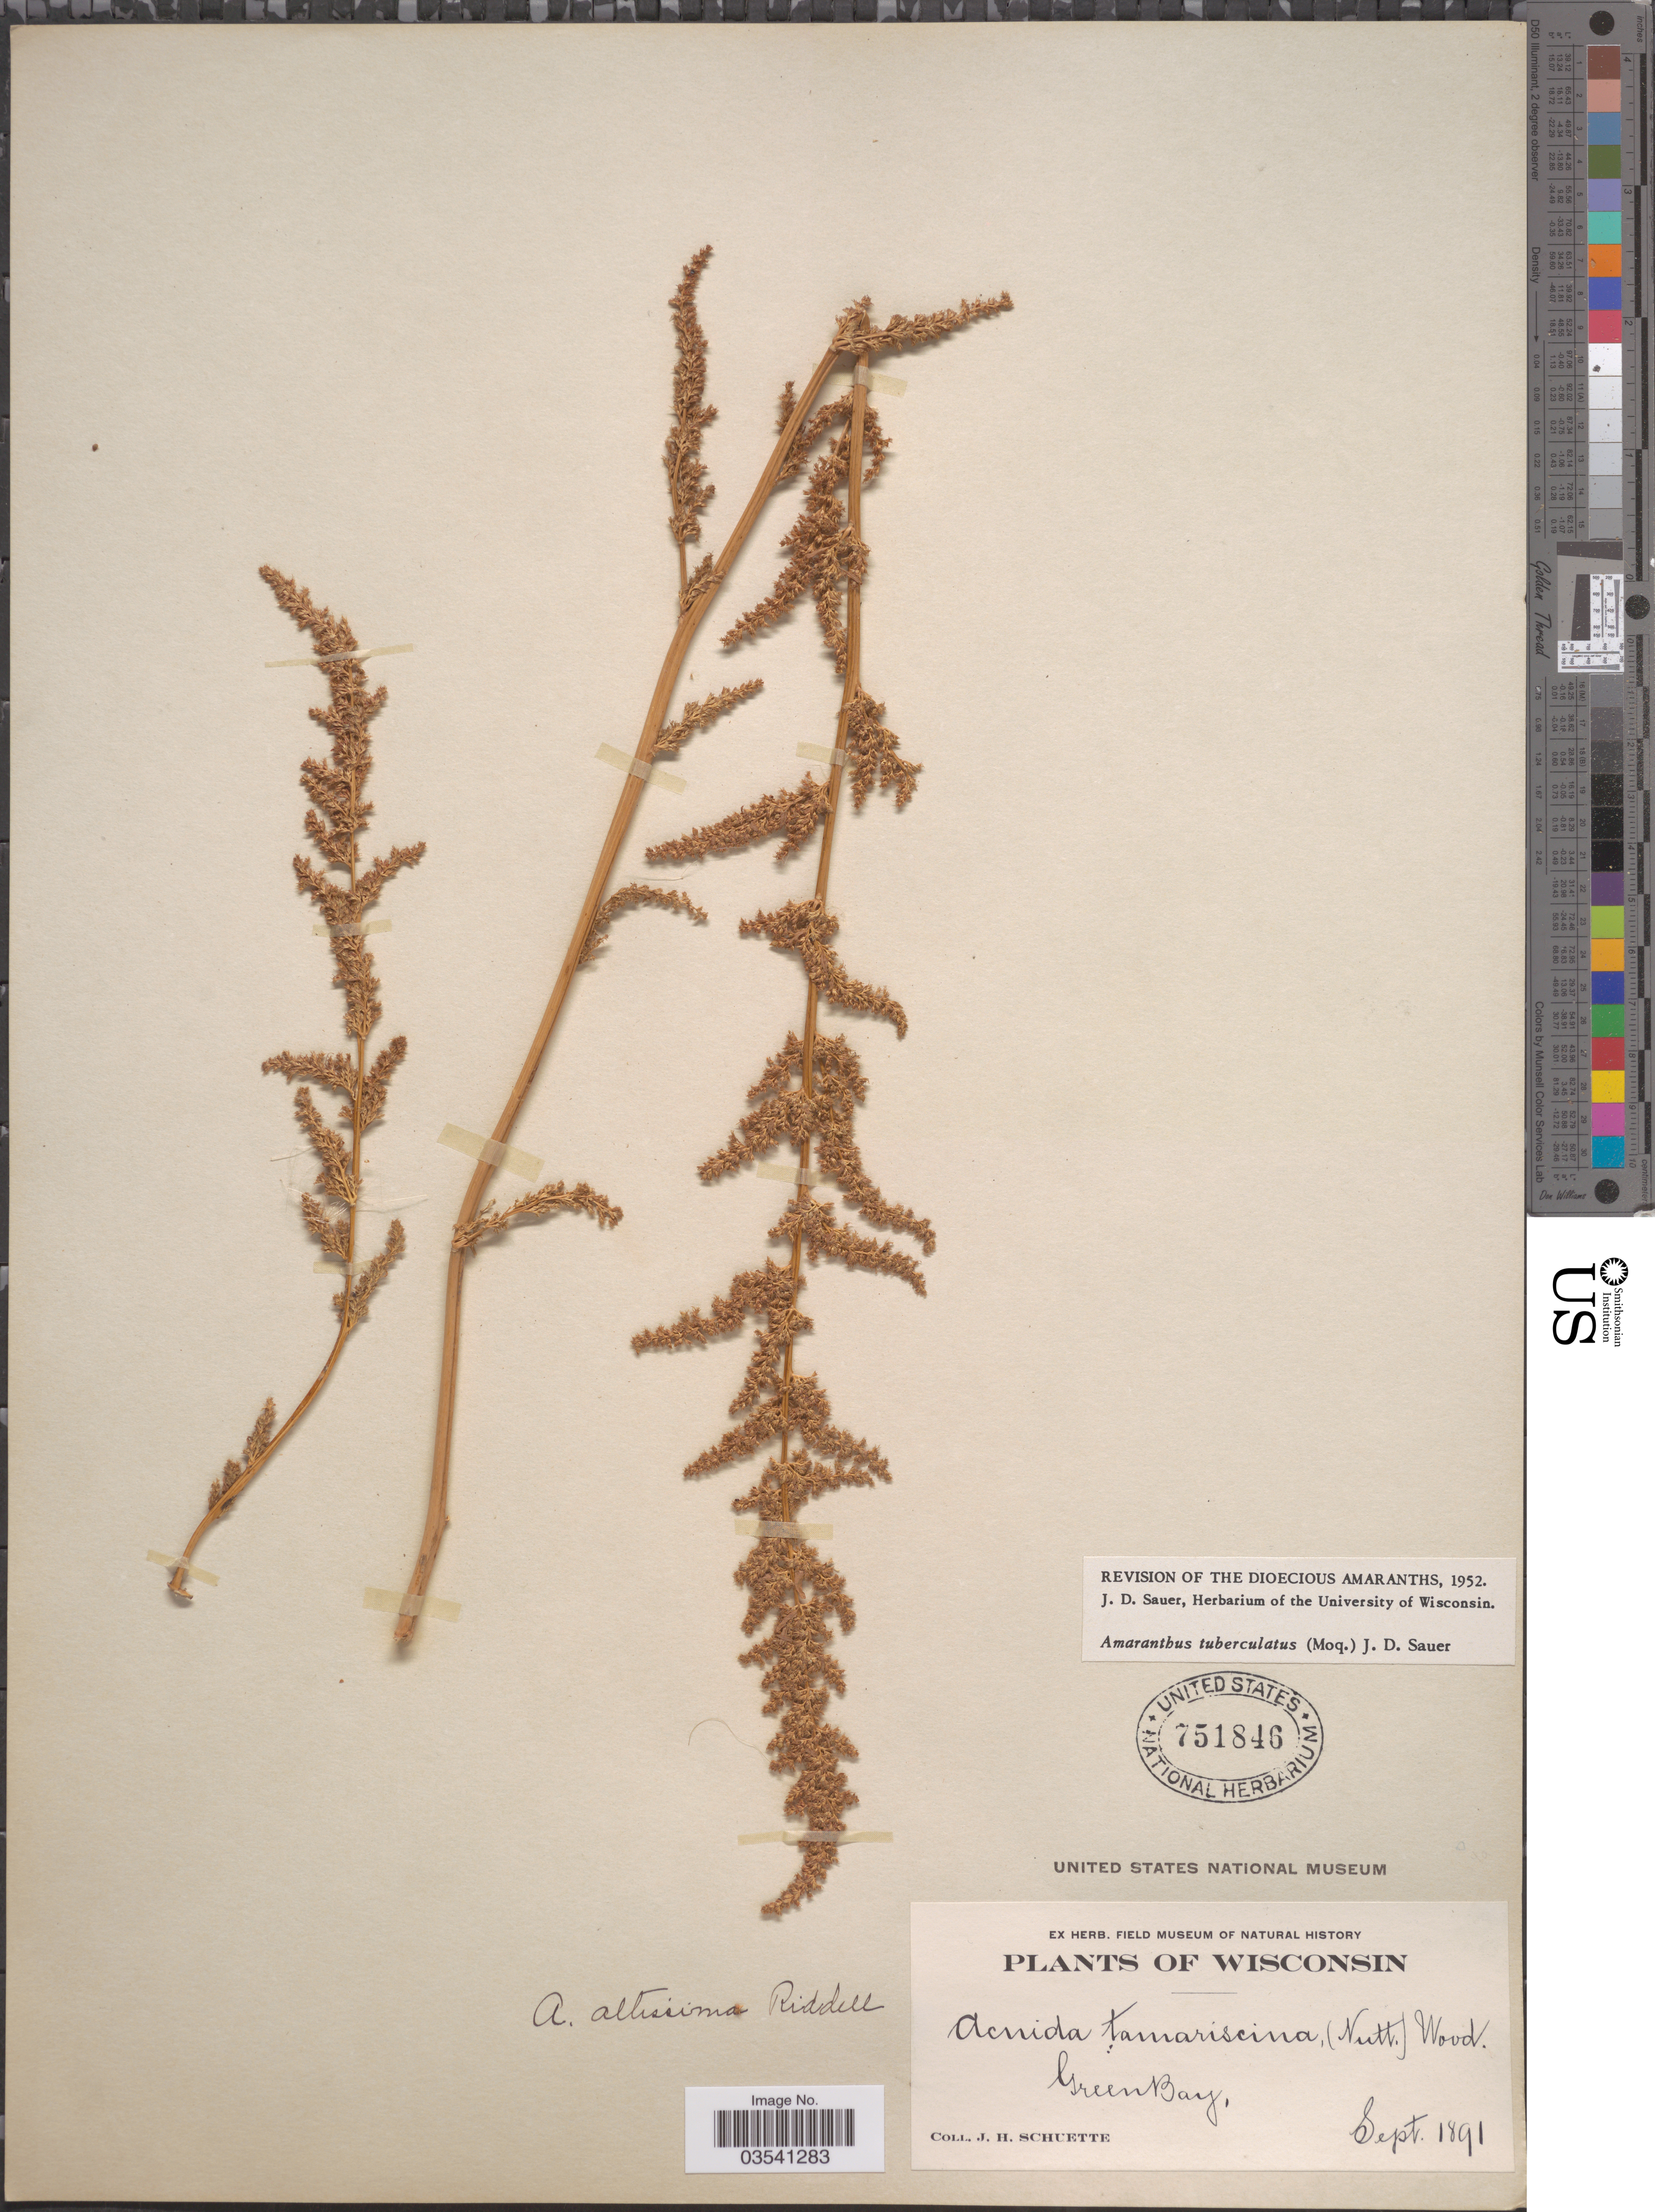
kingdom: Plantae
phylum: Tracheophyta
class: Magnoliopsida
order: Caryophyllales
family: Amaranthaceae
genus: Amaranthus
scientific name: Amaranthus tuberculatus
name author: (Moq.) J.D. Sauer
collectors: J. H. Schuette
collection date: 1891-09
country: United States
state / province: Wisconsin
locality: Greenbay.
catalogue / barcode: US 751846